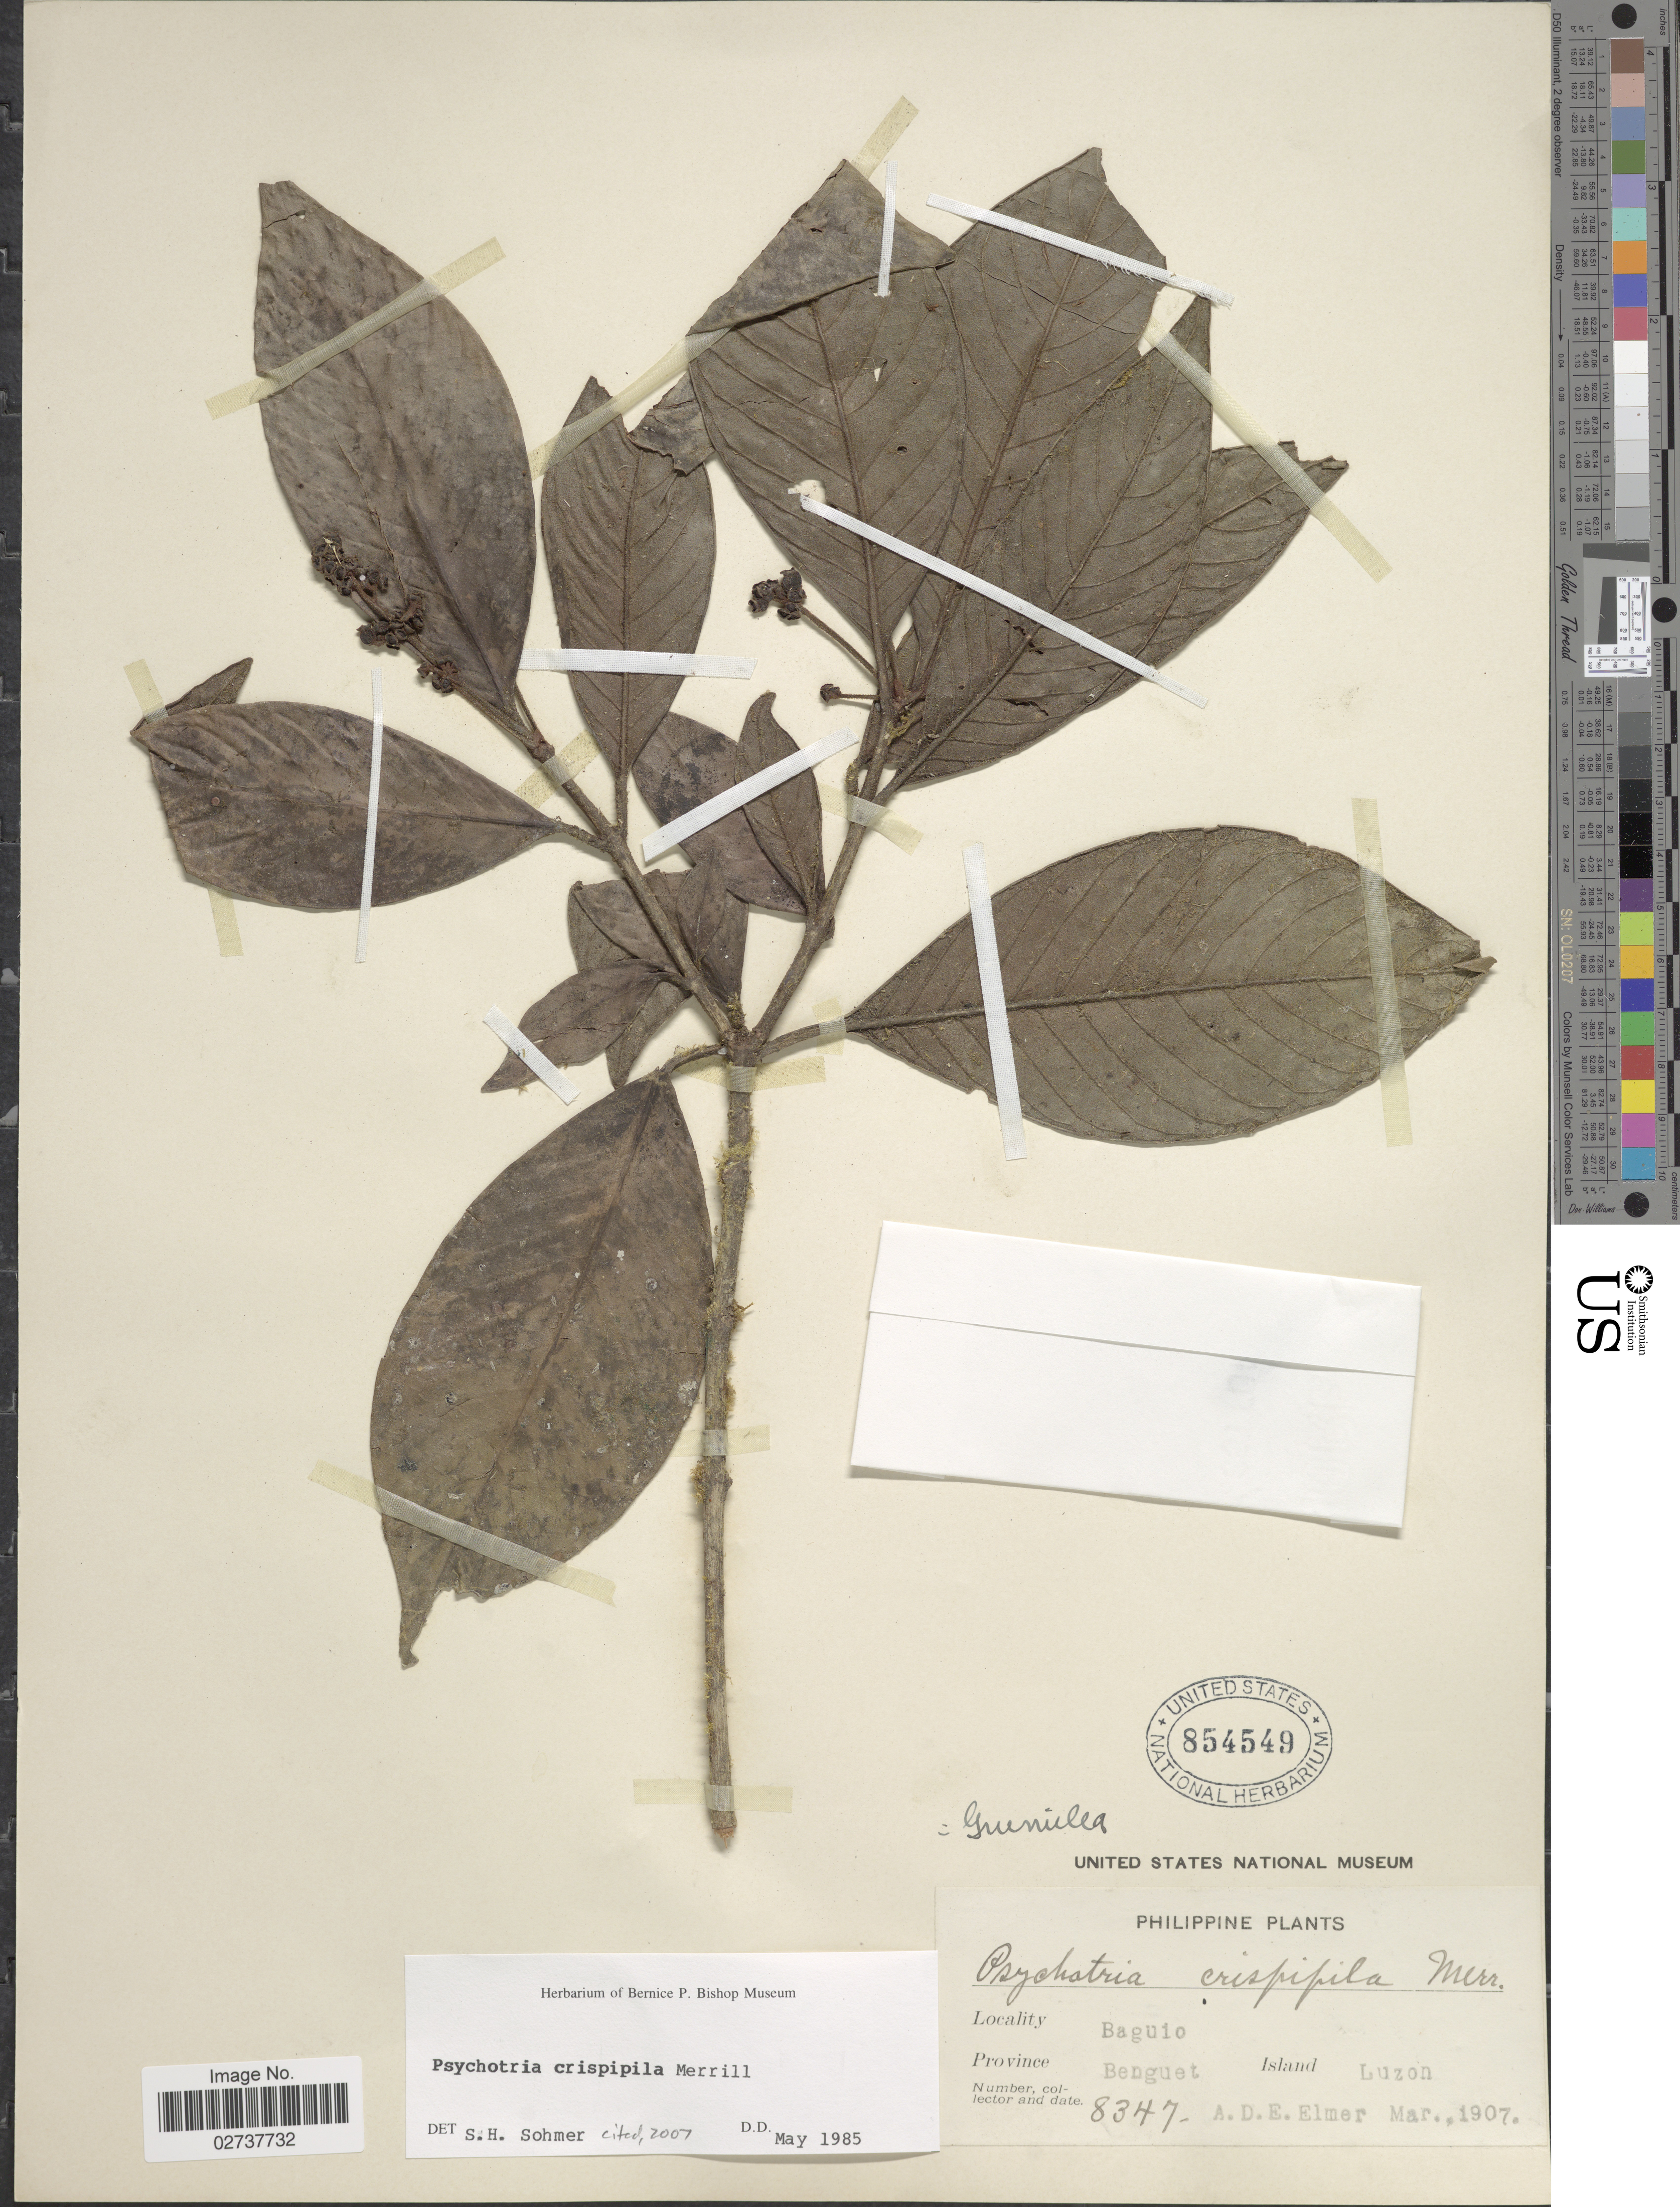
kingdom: Plantae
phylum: Tracheophyta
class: Magnoliopsida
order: Gentianales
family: Rubiaceae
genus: Psychotria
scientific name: Psychotria crispipila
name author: Merr.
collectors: A. D. E. Elmer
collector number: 8347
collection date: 1907-03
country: Philippines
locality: Baguio, Province Benguet Island Luzon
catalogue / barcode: US 854549